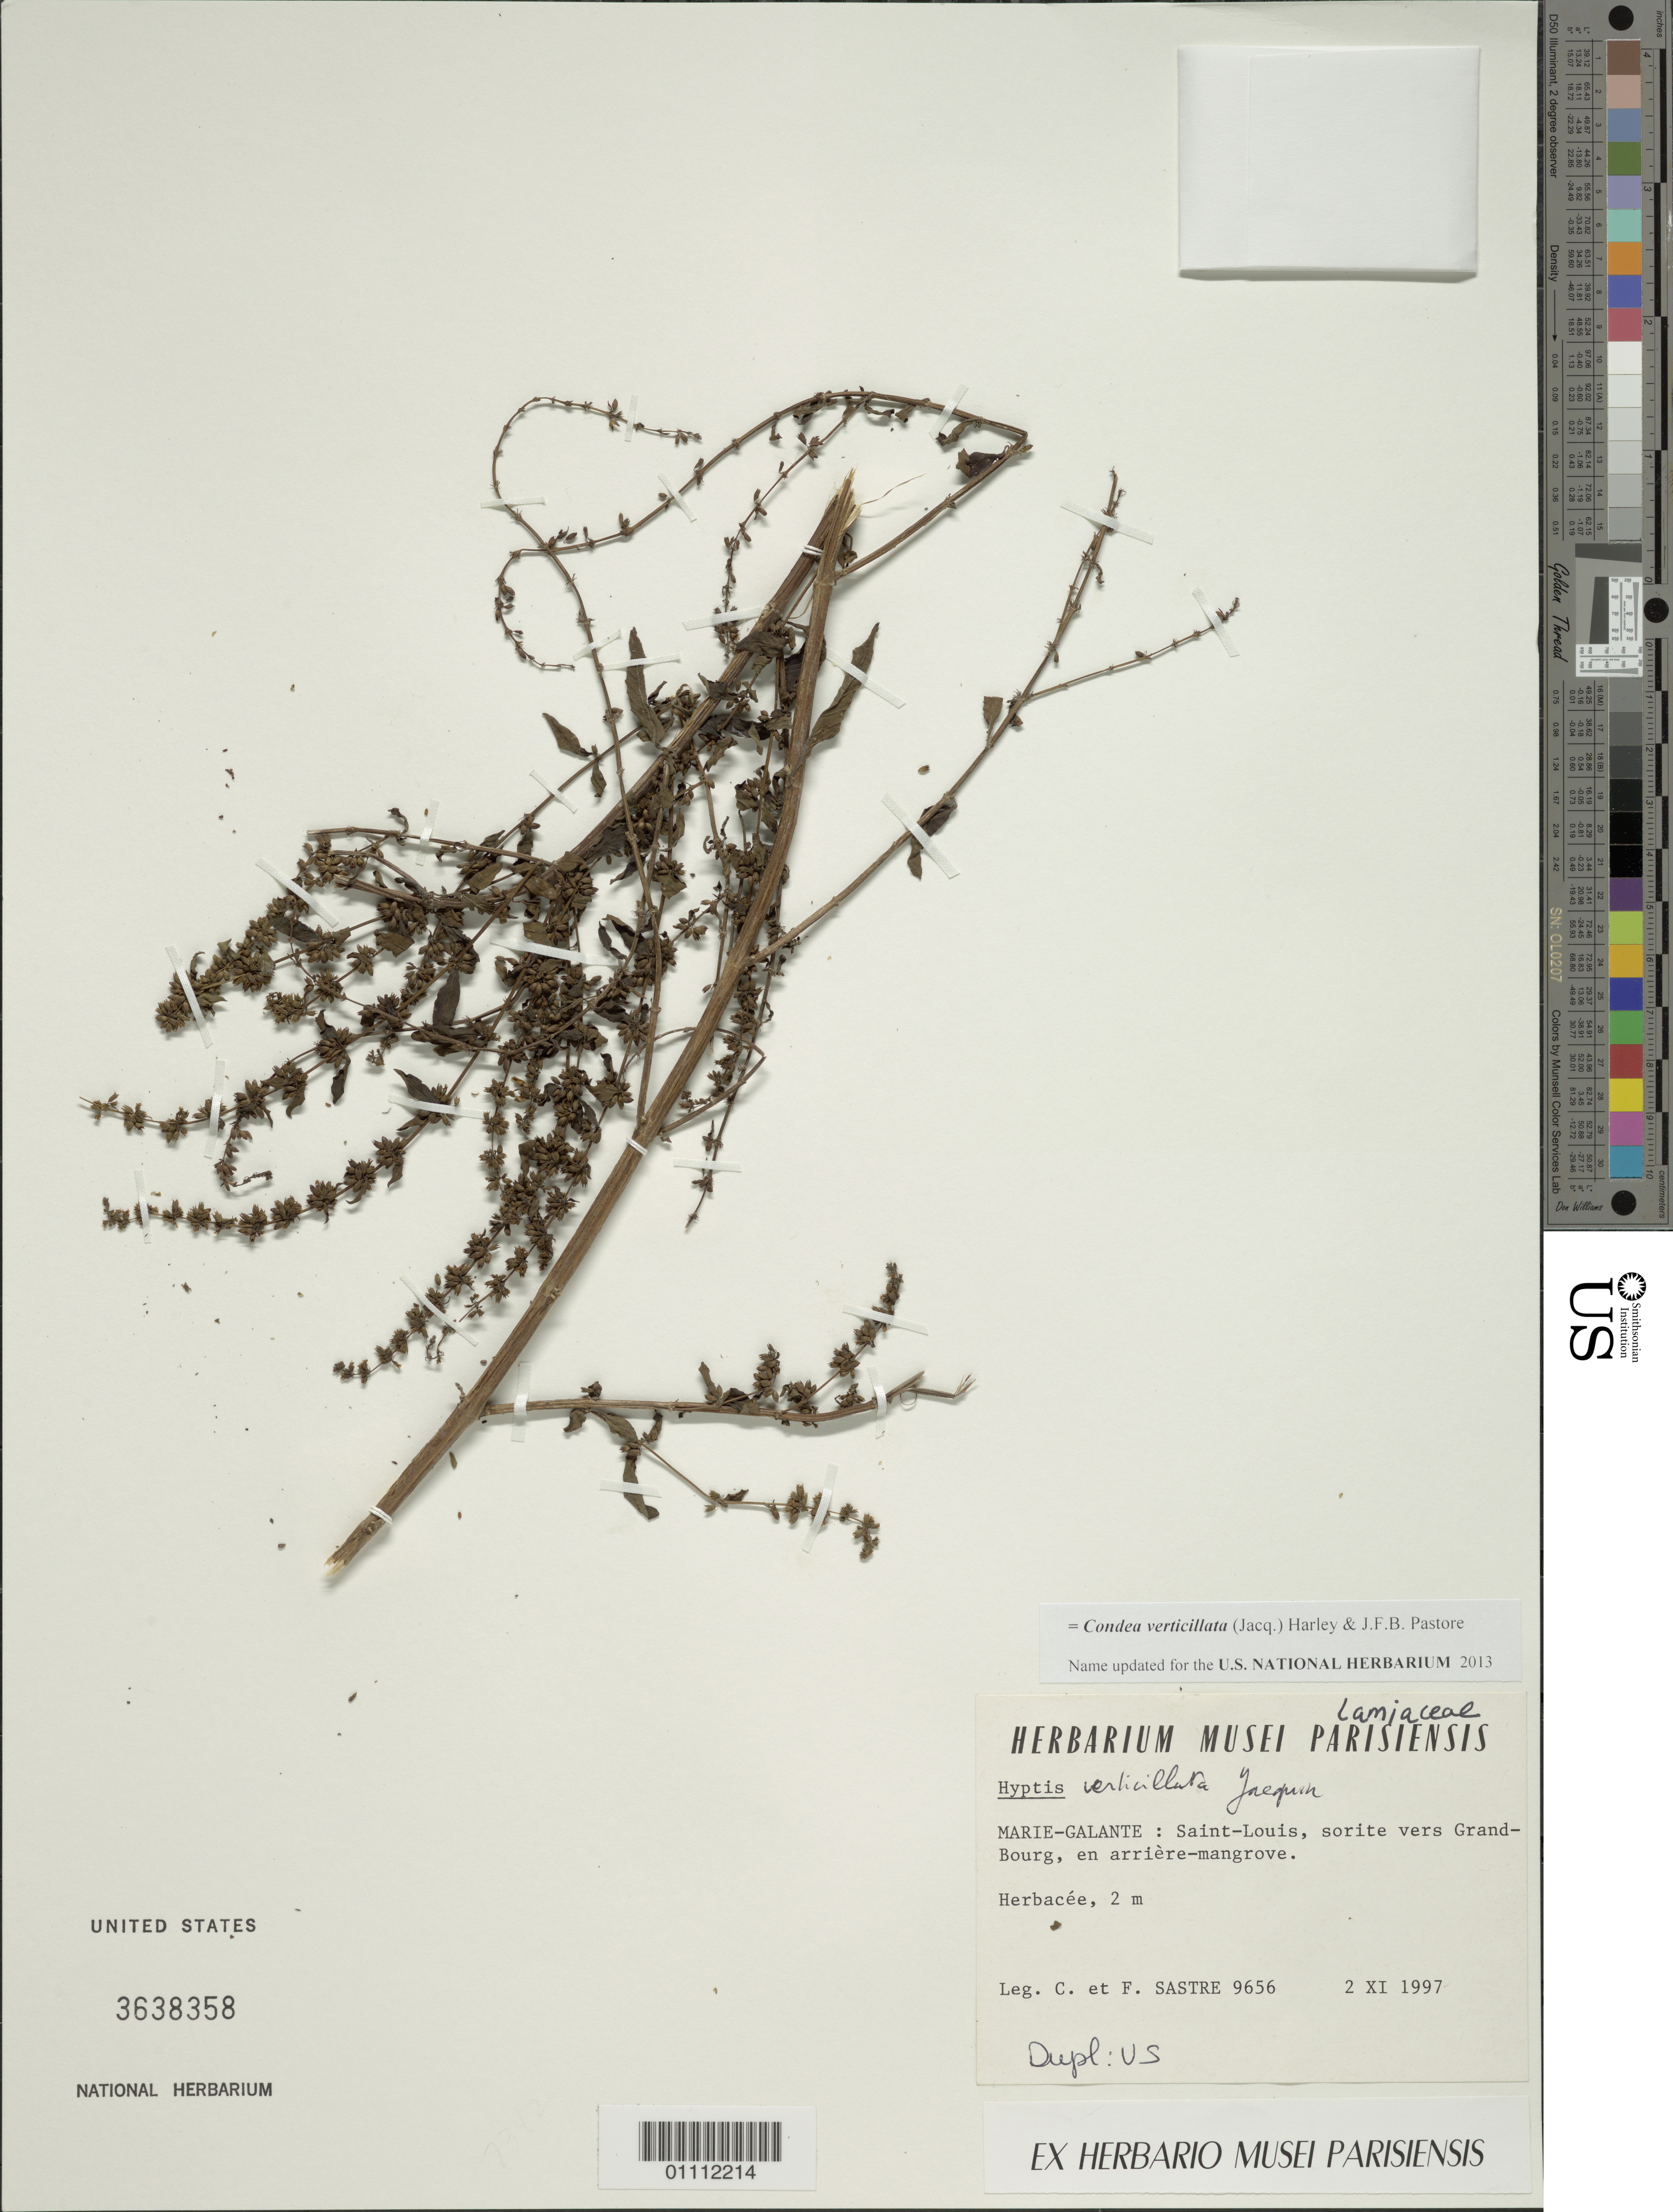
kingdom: Plantae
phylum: Tracheophyta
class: Magnoliopsida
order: Lamiales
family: Lamiaceae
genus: Condea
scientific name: Condea verticillata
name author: (Jacq.) Harley & J.F.B. Pastore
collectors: C. H. L. Sastre & F. Sastre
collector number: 9656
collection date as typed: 02 Nov 1997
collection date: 1997-11-02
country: Guadeloupe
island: Marie Galante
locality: Saint Louis, sorite vers Grand-Bourg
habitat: En arrière-mangrove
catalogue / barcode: US 3638358